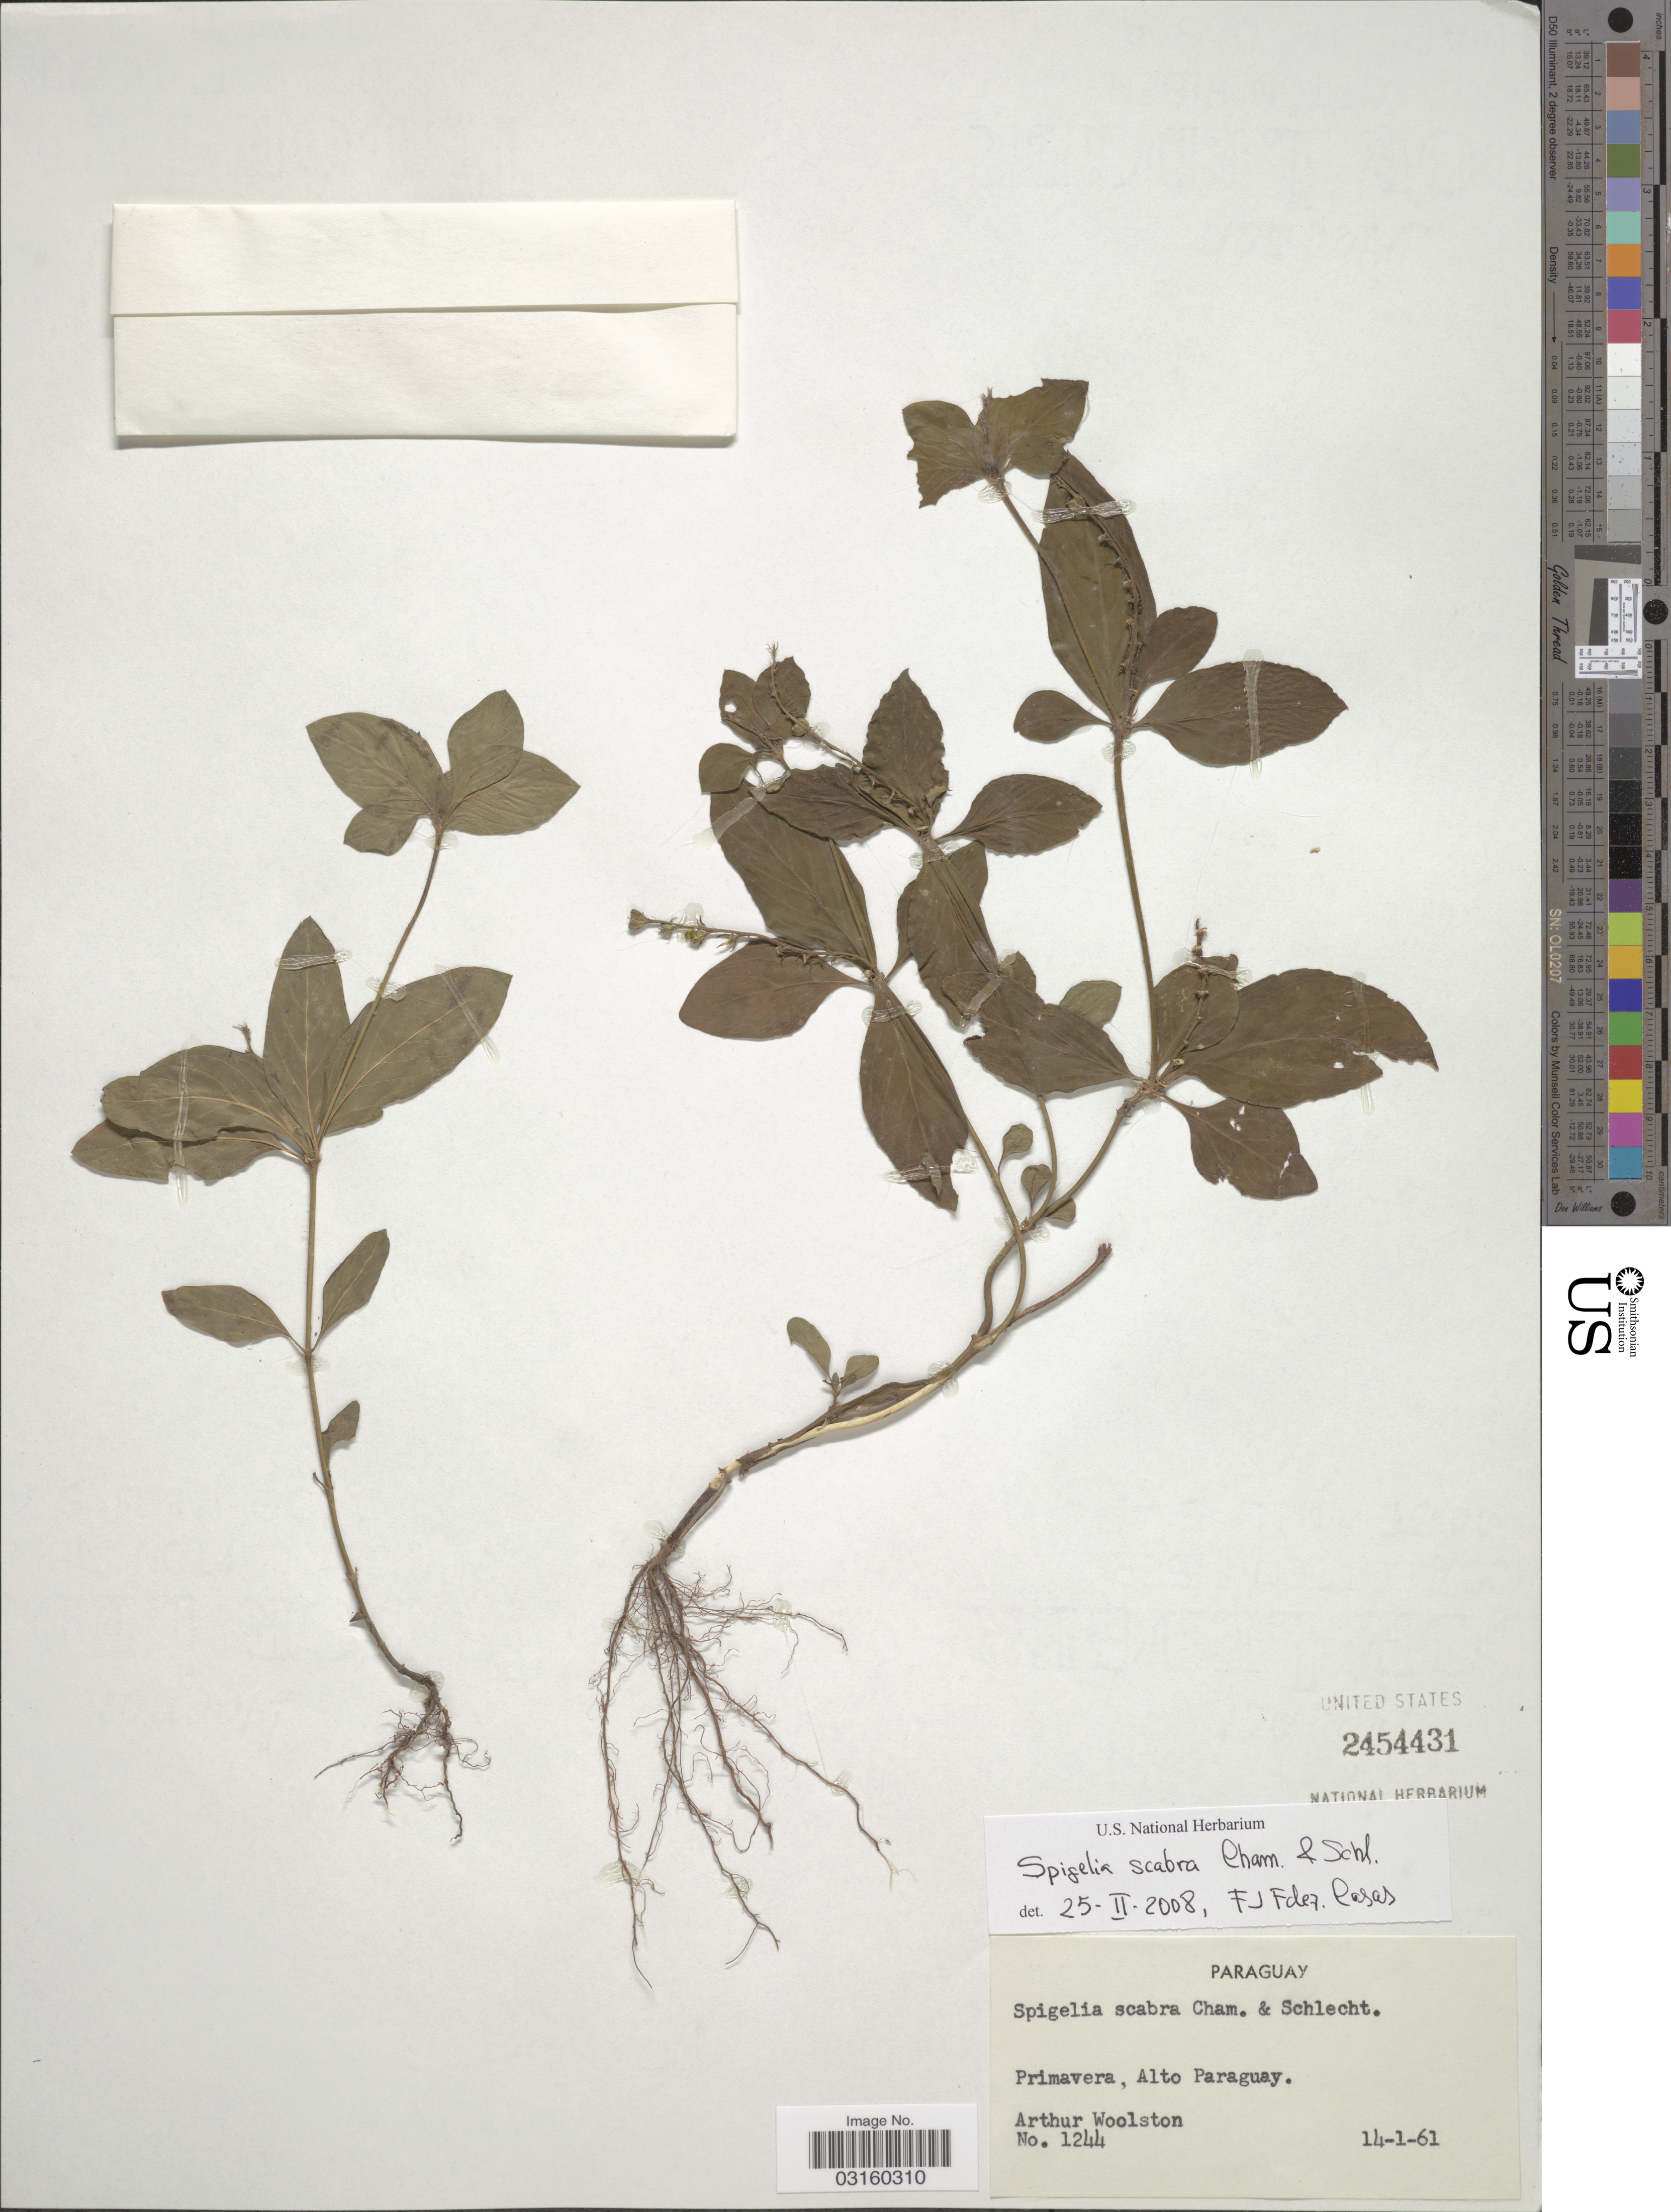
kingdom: Plantae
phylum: Tracheophyta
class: Magnoliopsida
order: Gentianales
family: Loganiaceae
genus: Spigelia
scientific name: Spigelia scabra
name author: Cham. & Schltdl.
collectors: A. L. Woolston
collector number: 1244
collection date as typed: Transcribed d/m/y: 14/1/61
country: Paraguay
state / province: Alto Paraguay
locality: Primavera, Alto Paraguay.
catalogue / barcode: US 2454431